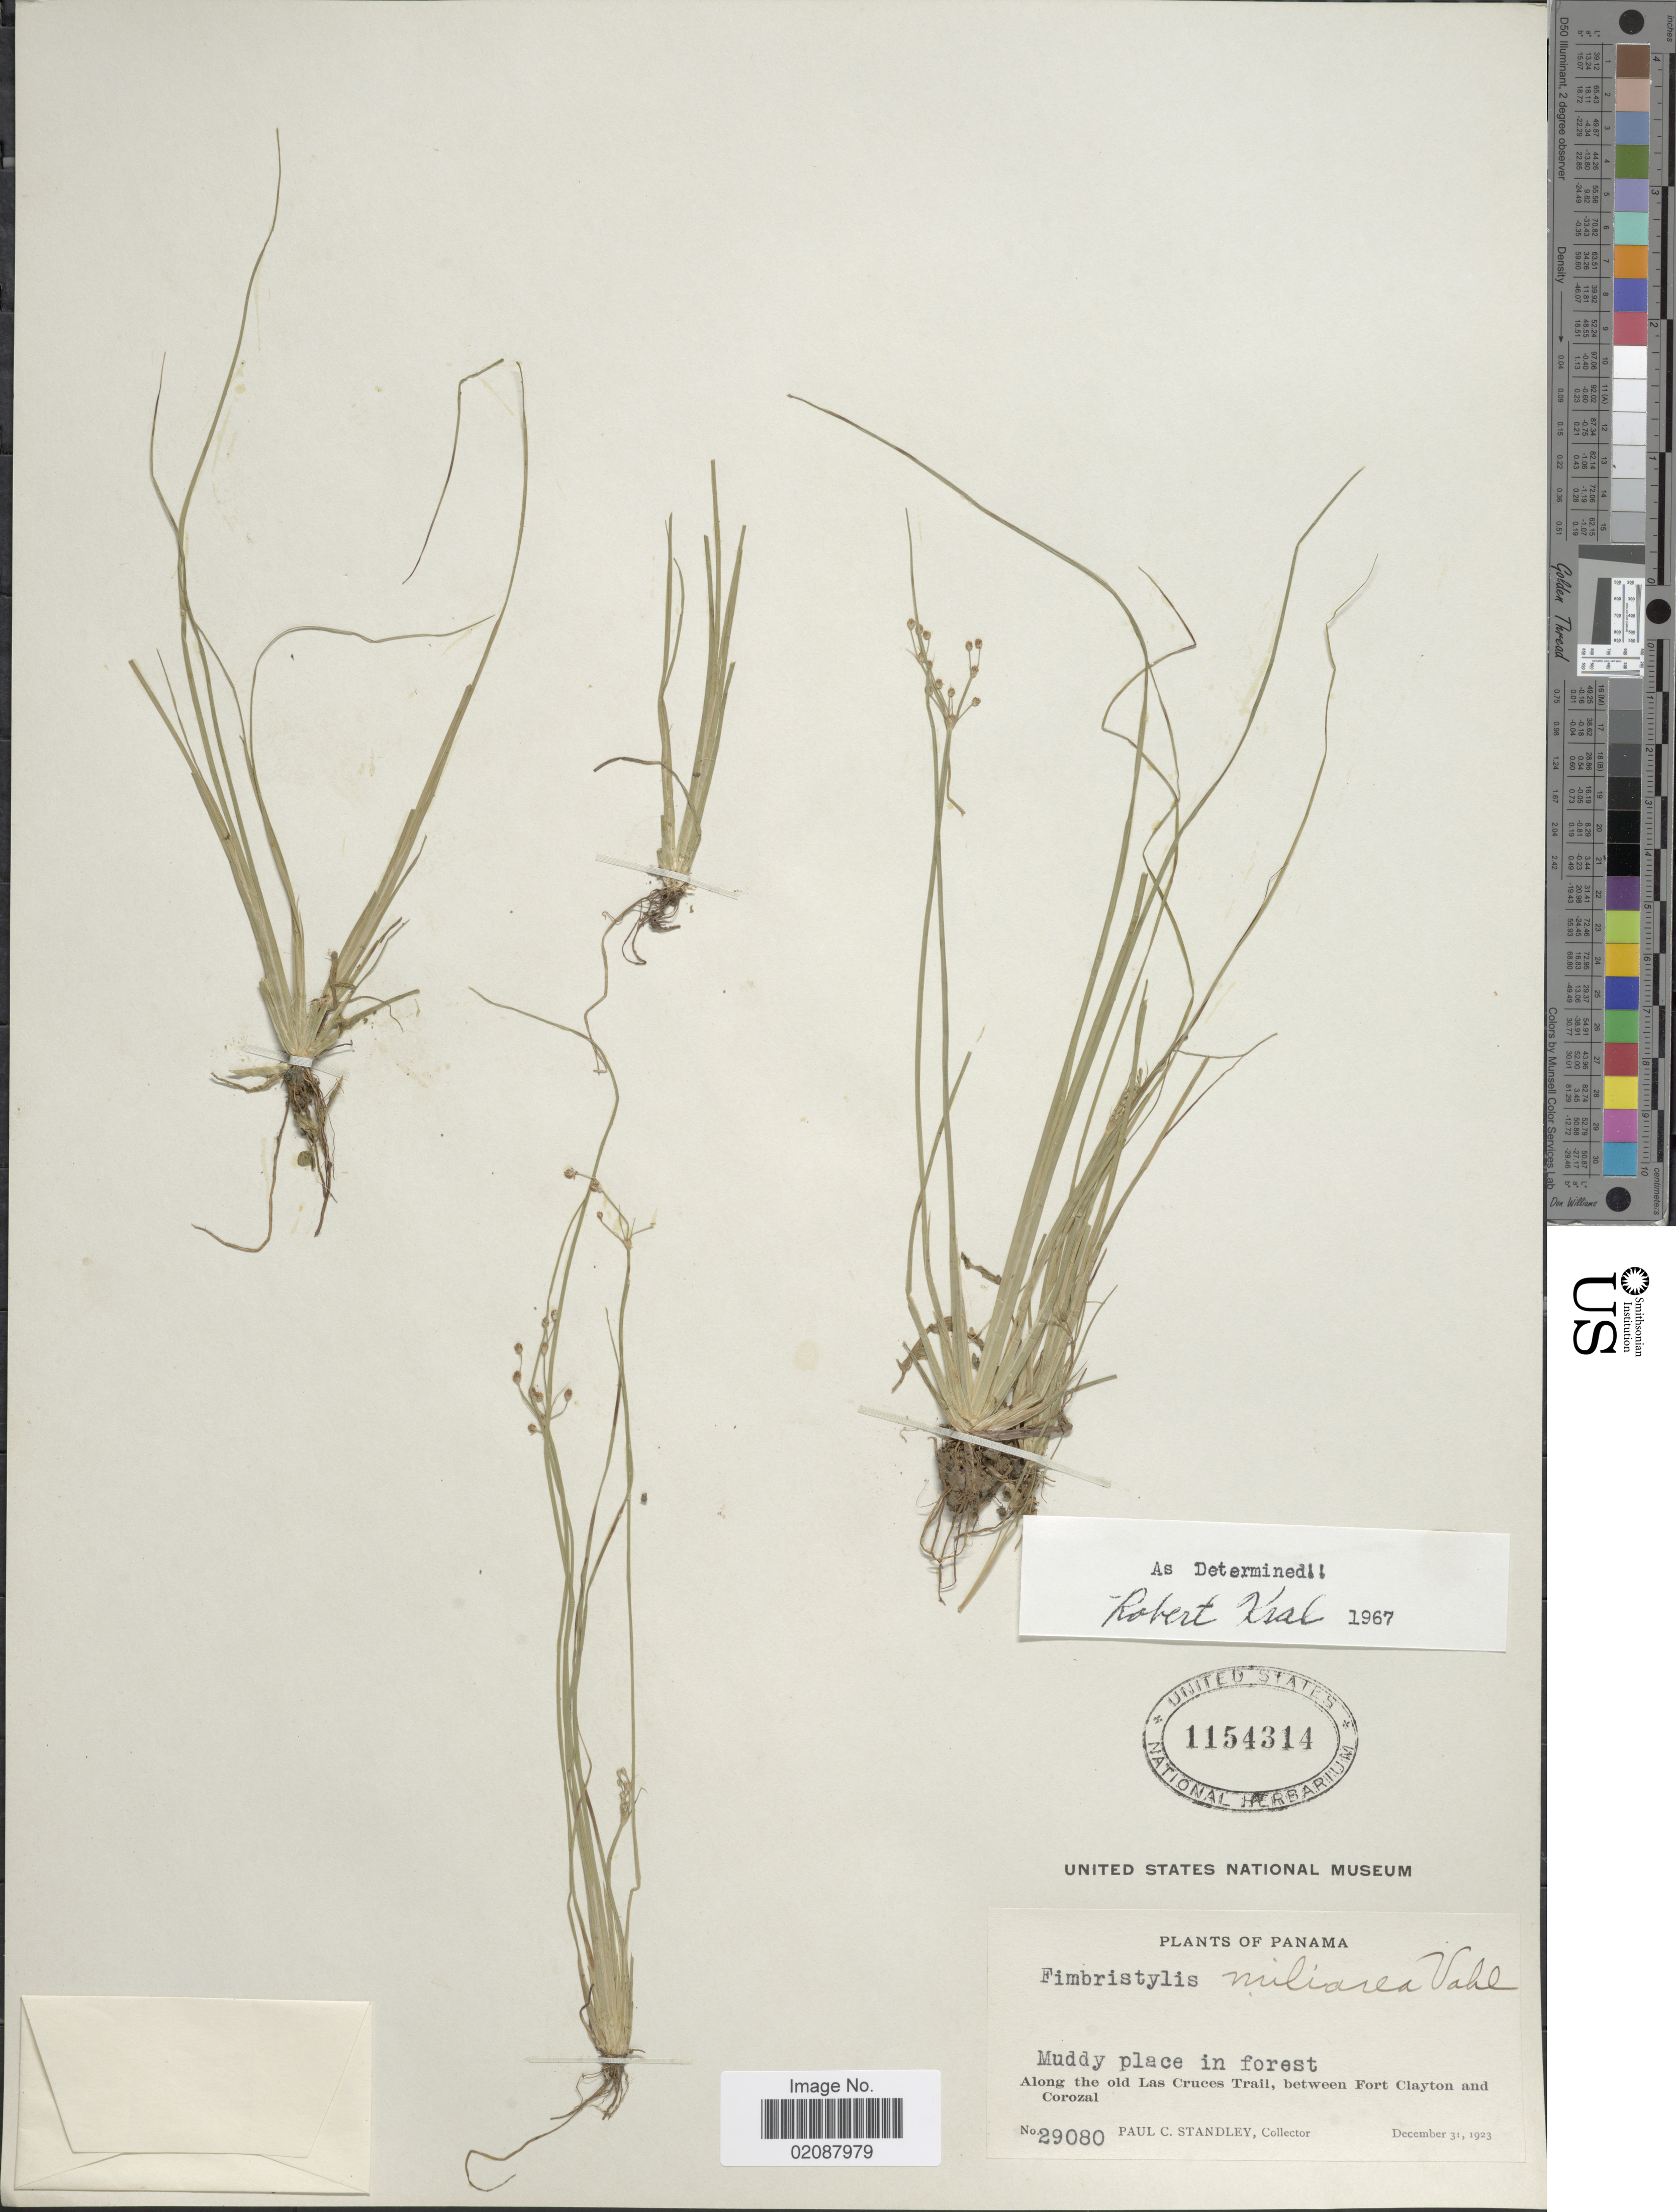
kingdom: Plantae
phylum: Tracheophyta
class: Liliopsida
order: Poales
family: Cyperaceae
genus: Fimbristylis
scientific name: Fimbristylis littoralis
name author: Gaudich.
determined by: Strong, M. T., (US), Smithsonian Institution - National Museum of Natural History (UNITED STATES)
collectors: P. C. Standley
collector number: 29080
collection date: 1923-12-31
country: Panama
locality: Along the old Las Cruces Trail, between Fort Clayton and Corozal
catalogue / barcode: US 1154314